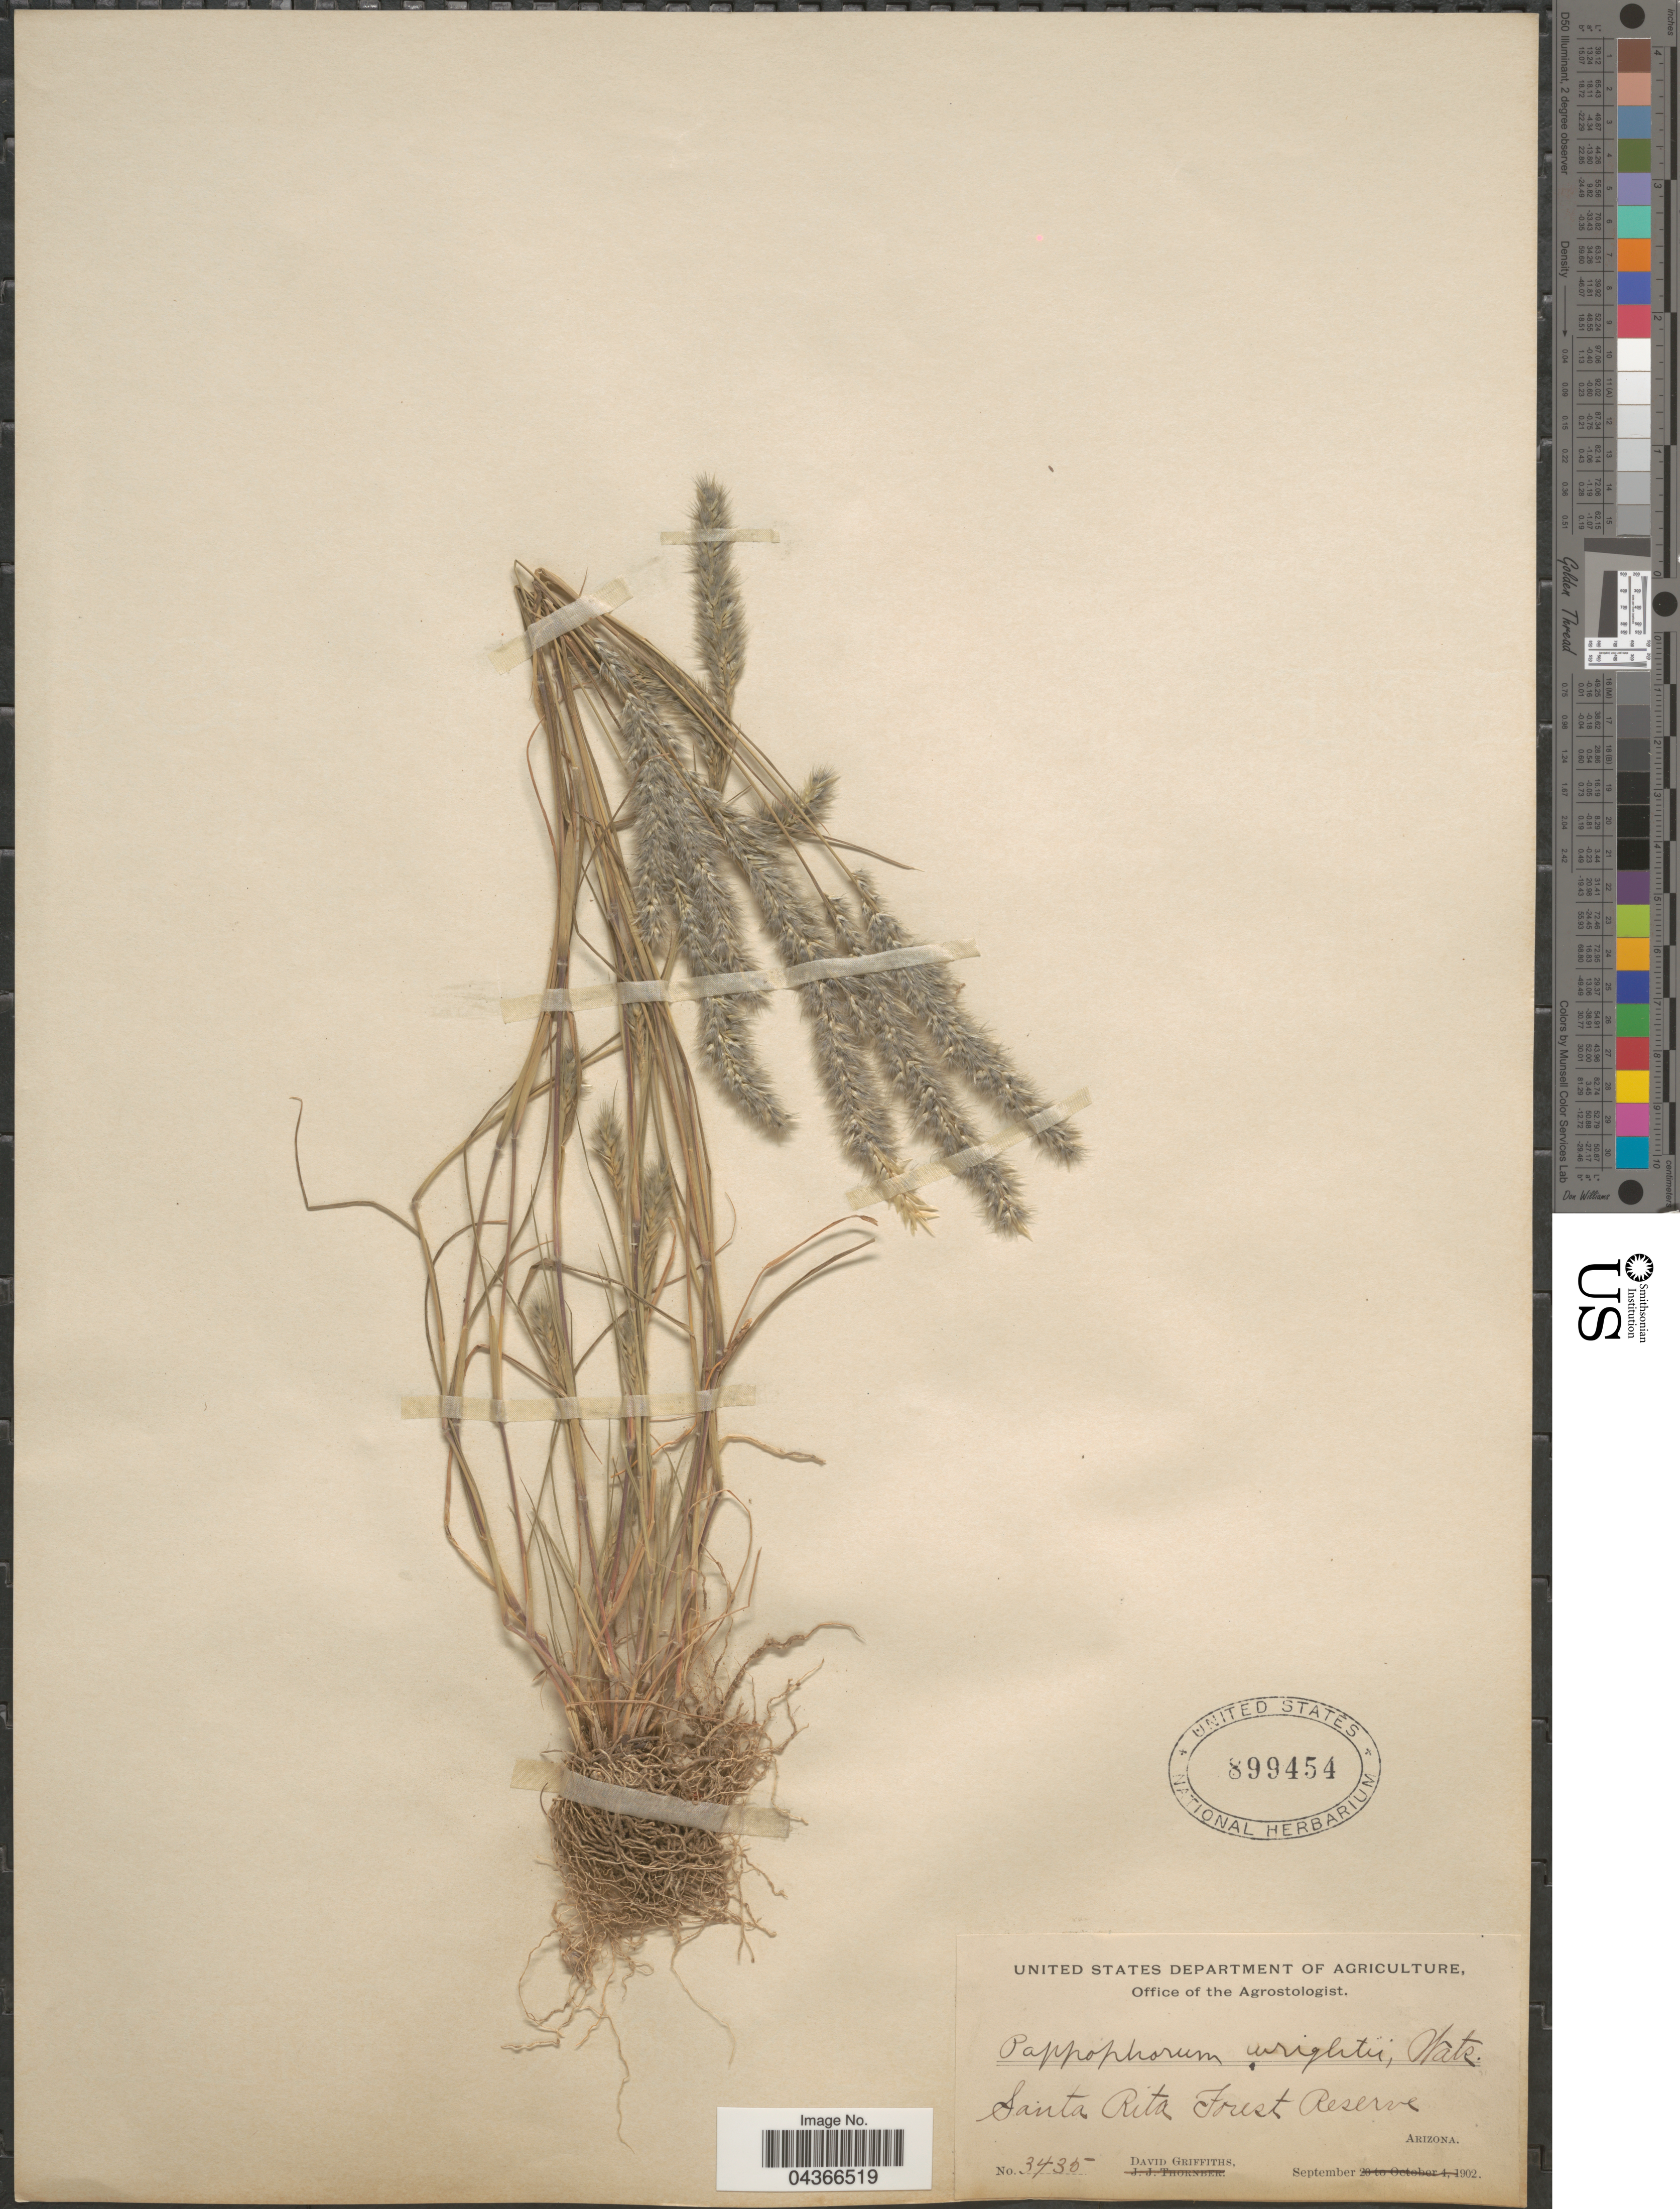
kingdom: Plantae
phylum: Tracheophyta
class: Liliopsida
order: Poales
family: Poaceae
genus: Enneapogon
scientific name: Enneapogon desvauxii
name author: P. Beauv.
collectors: D. Griffiths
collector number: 3435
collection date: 1902-09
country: United States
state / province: Arizona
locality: Santa Rita Forest Reserve.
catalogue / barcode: US 899454